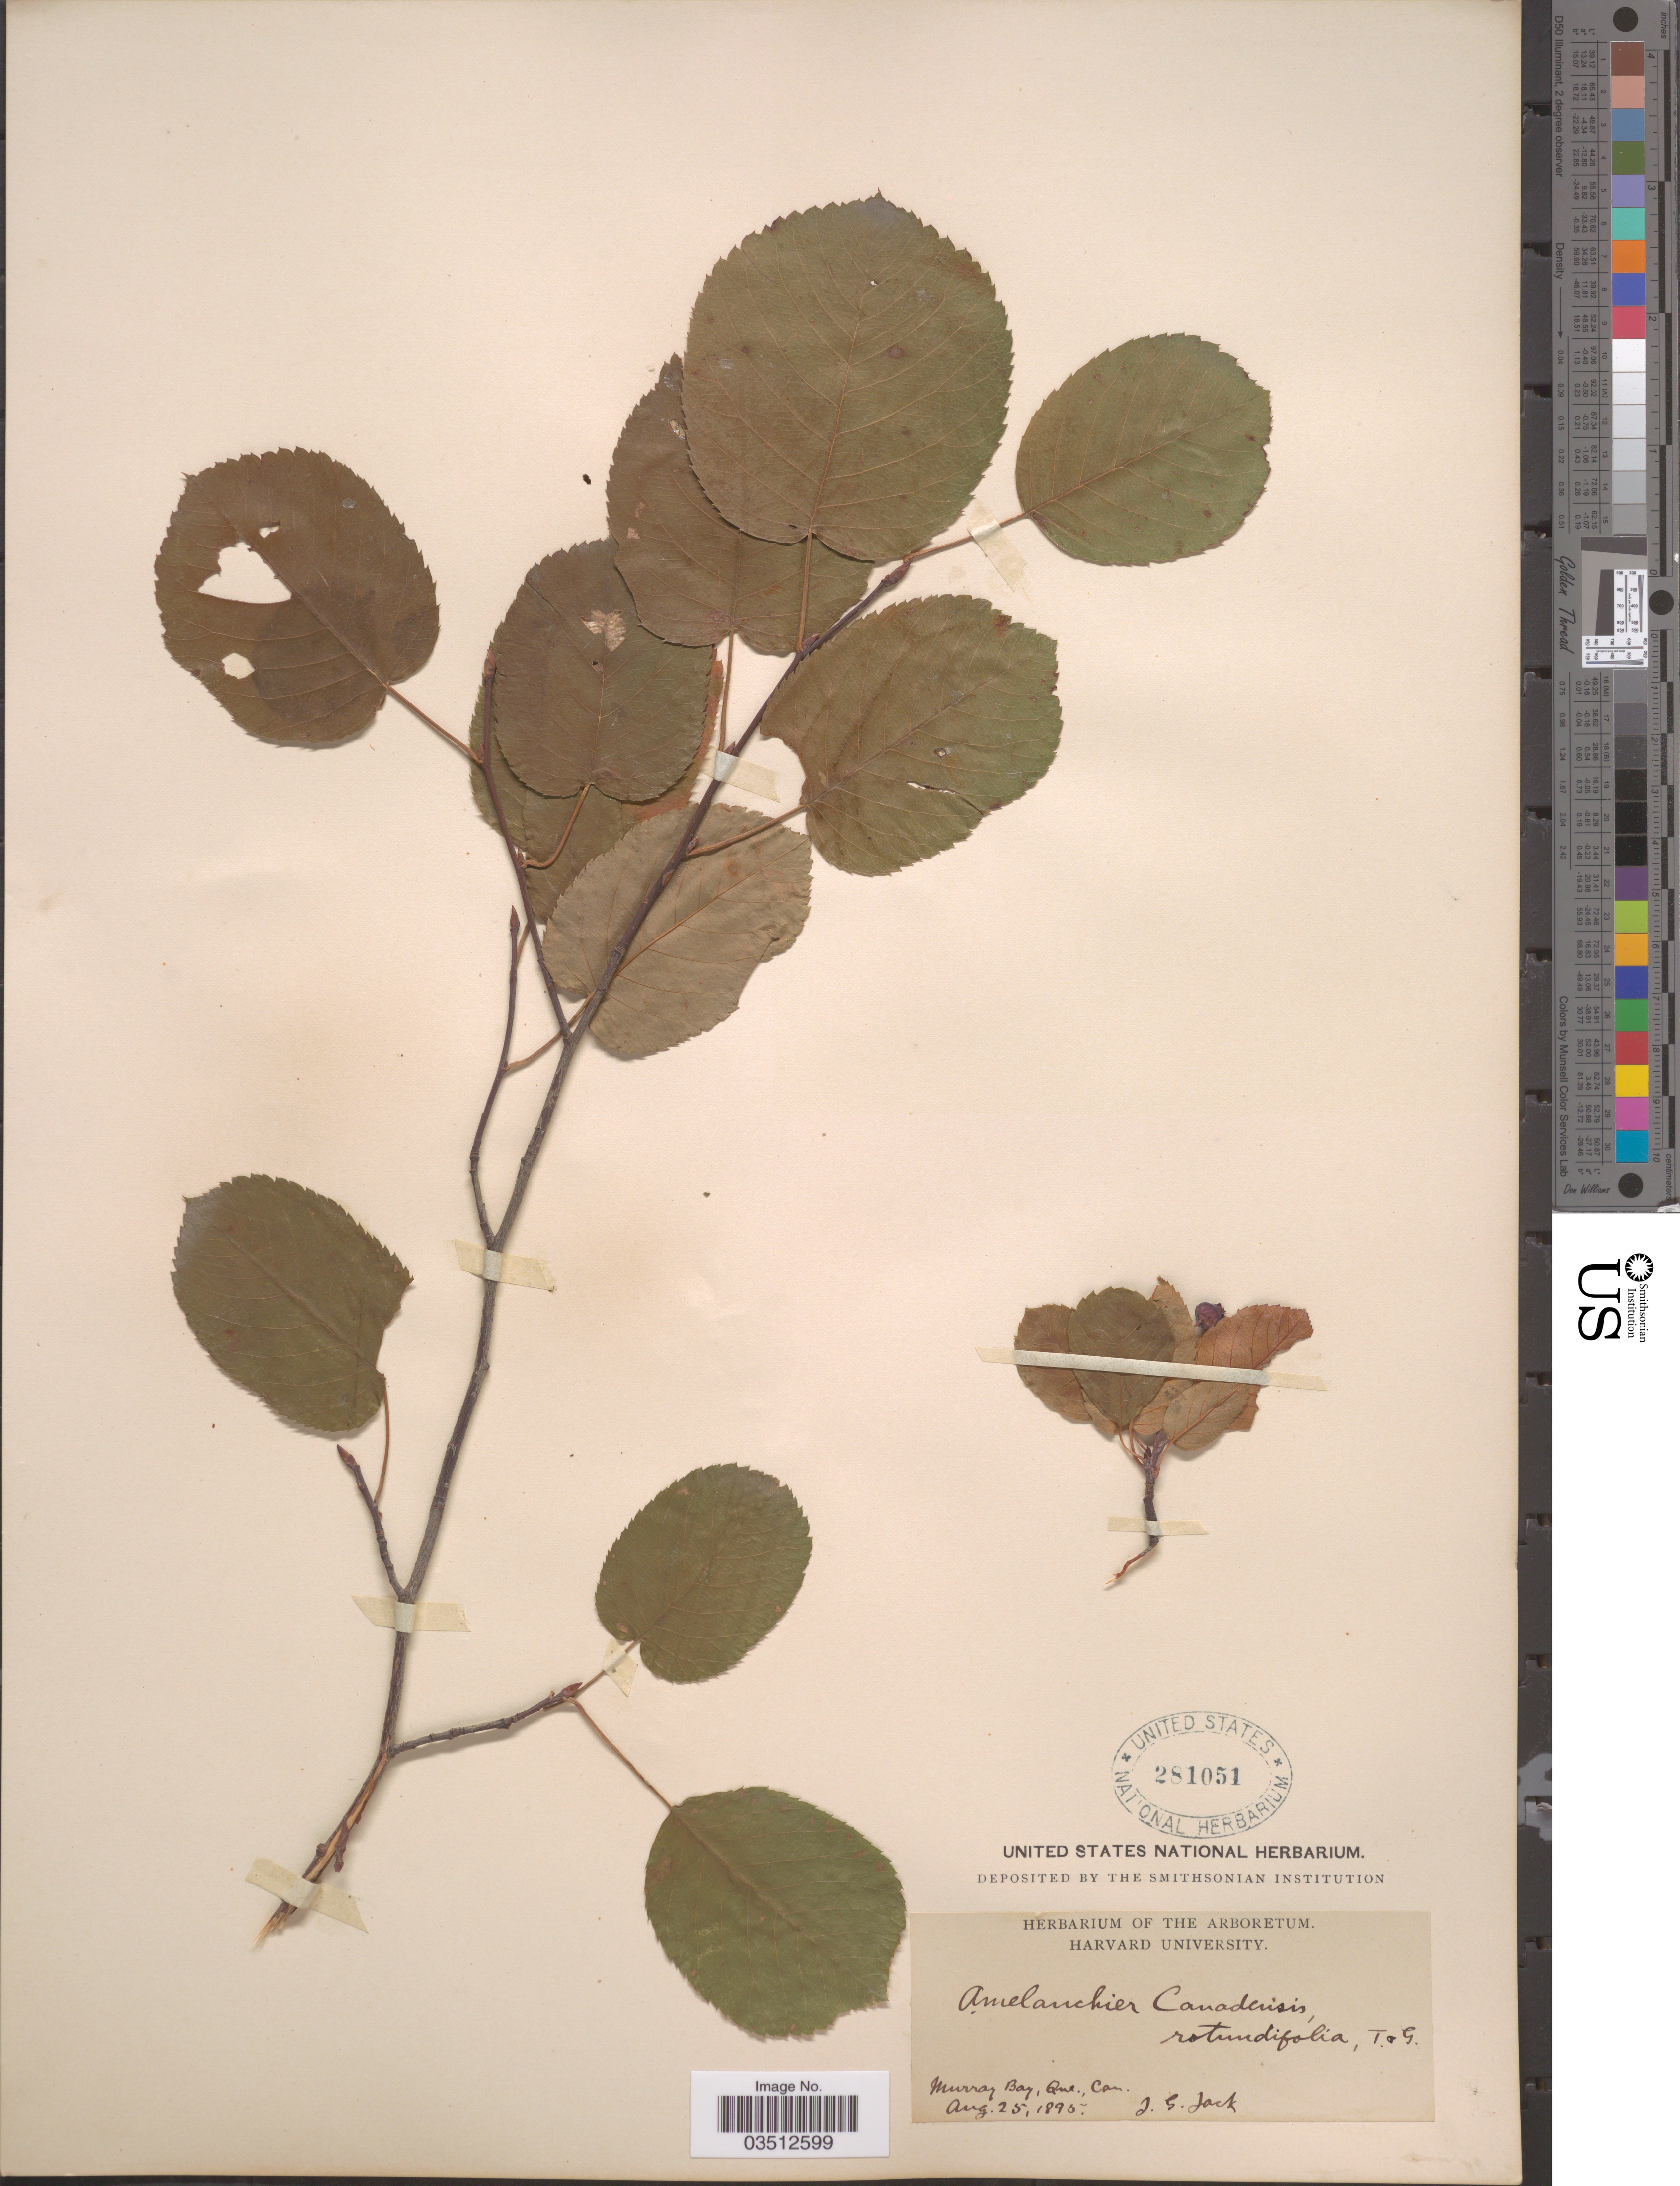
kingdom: Plantae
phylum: Tracheophyta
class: Magnoliopsida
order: Rosales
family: Rosaceae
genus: Amelanchier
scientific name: Amelanchier sanguinea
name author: (Pursh) DC.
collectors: J. G. Jack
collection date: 1895-08-25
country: Canada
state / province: Quebec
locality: Murray Bay.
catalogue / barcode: US 281051